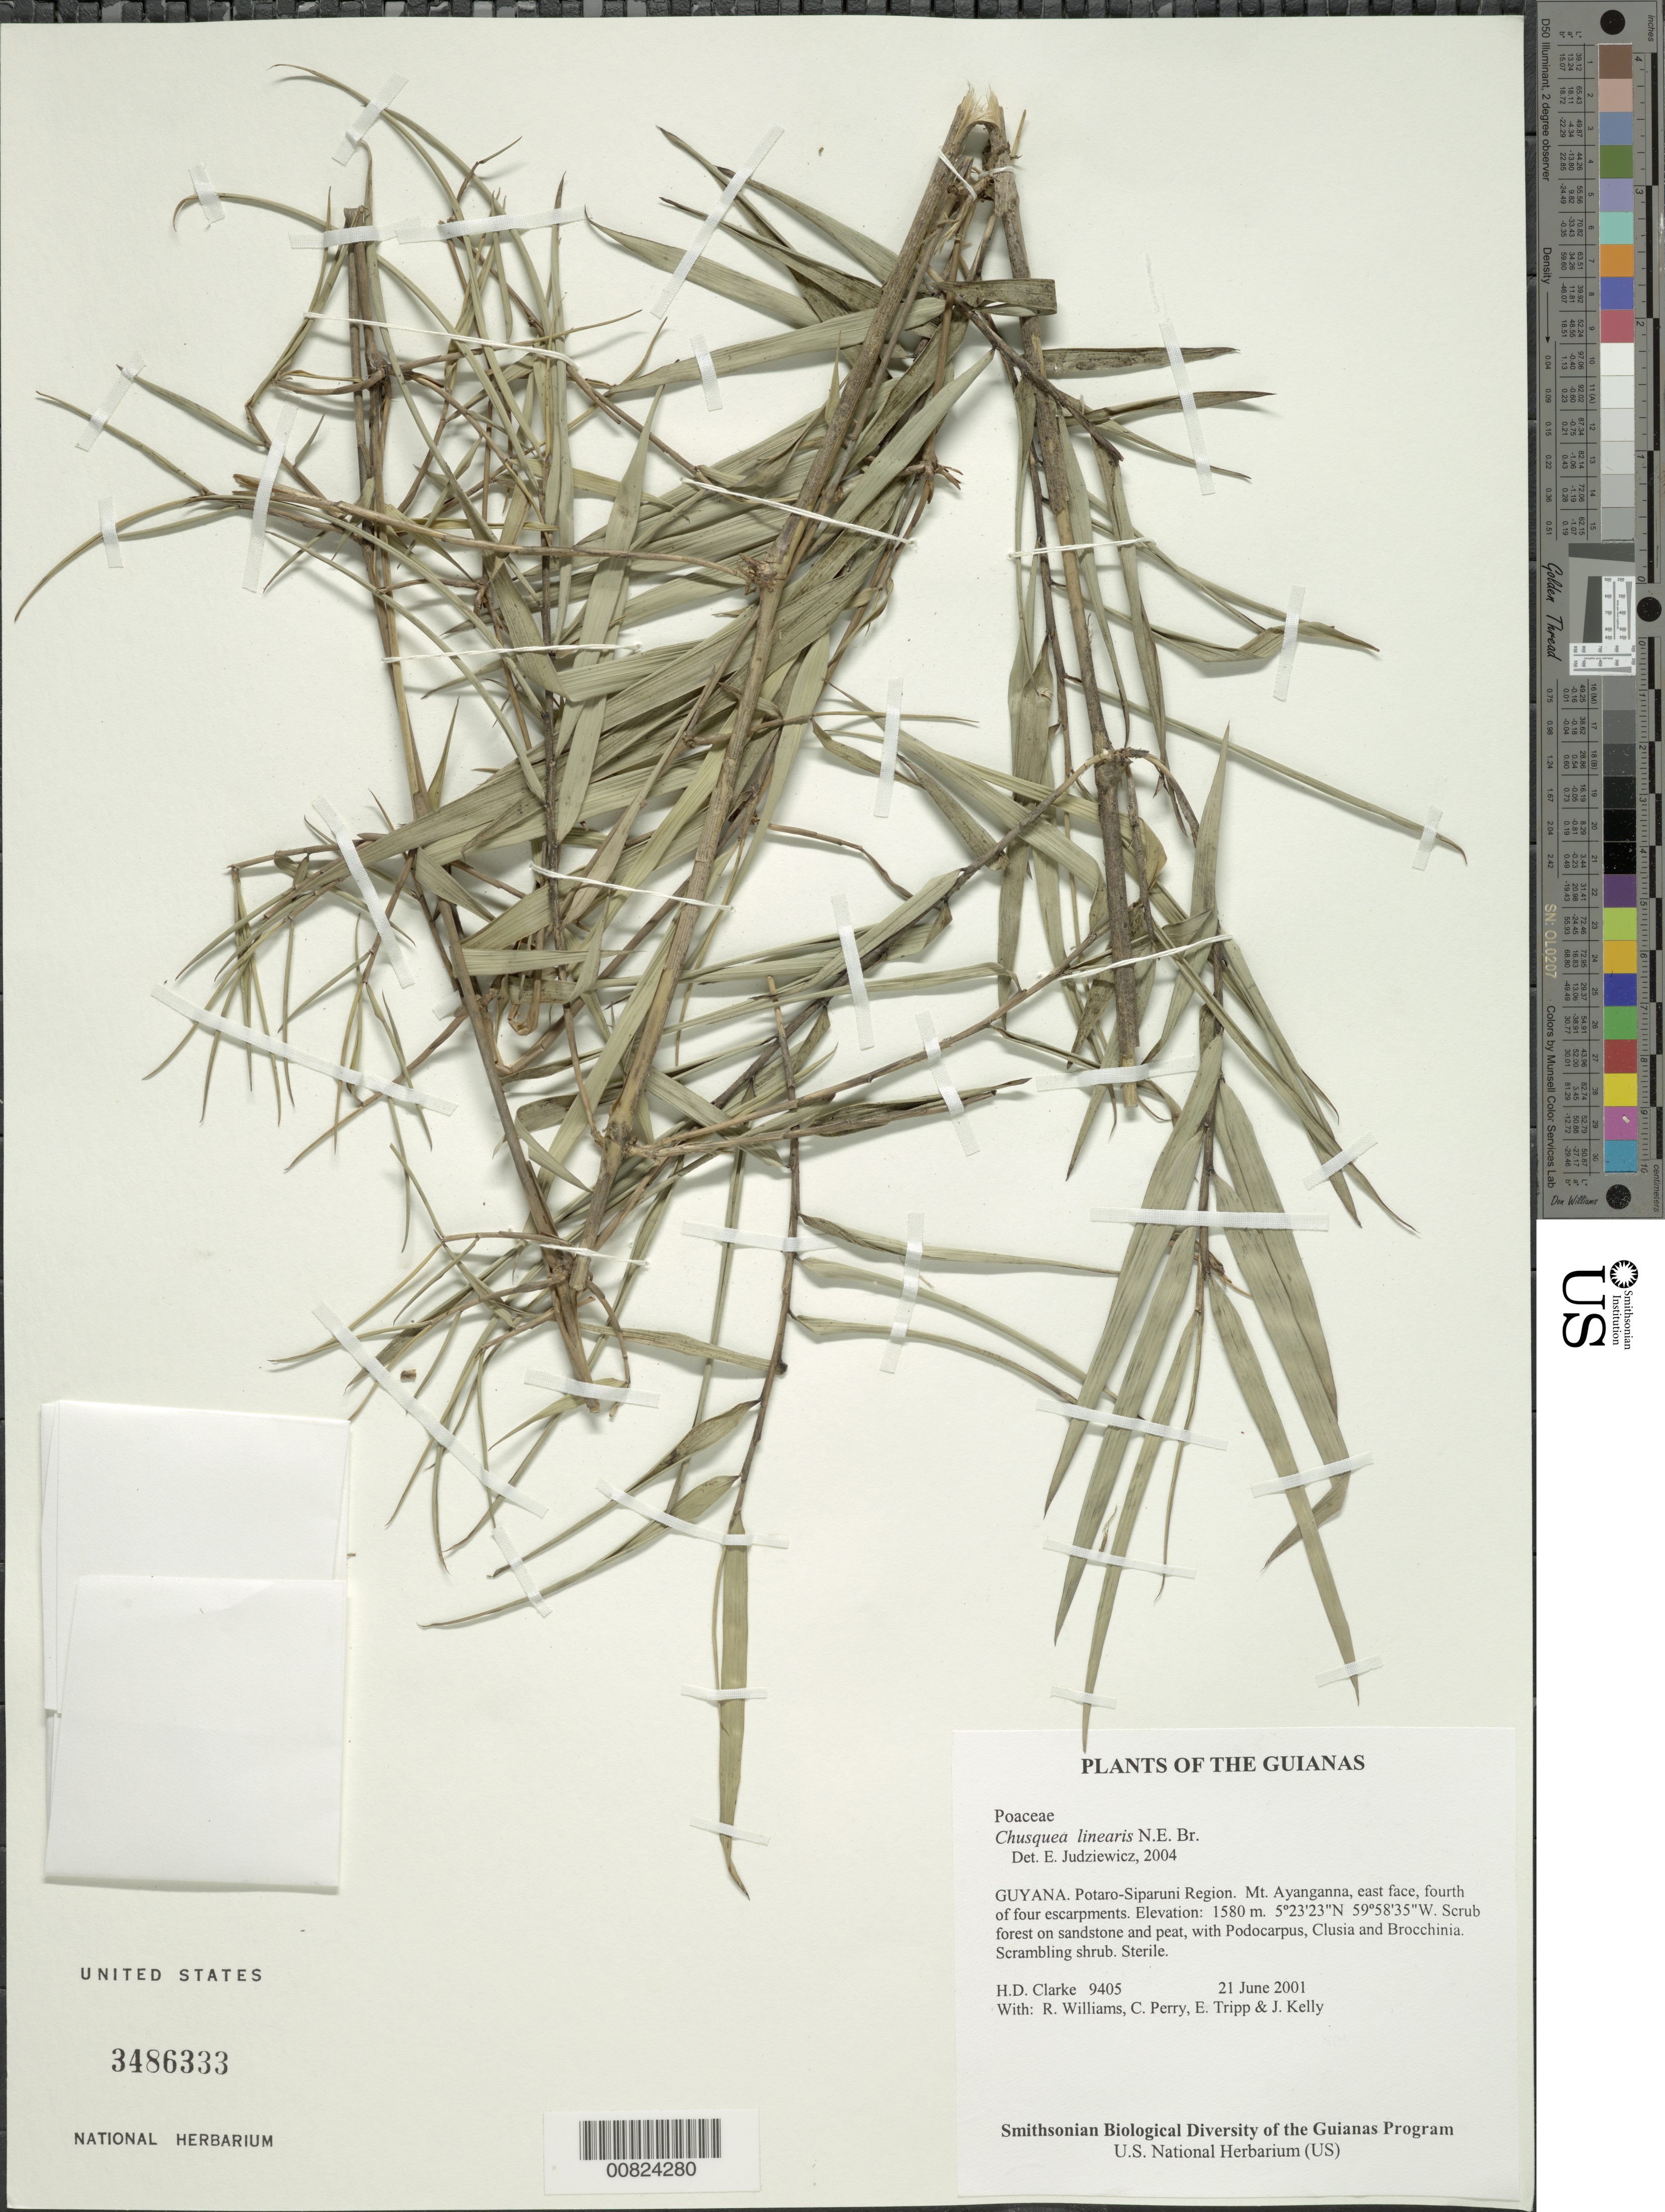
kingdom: Plantae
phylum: Tracheophyta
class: Liliopsida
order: Poales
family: Poaceae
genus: Chusquea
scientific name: Chusquea linearis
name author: N.E. Br.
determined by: Judziewicz, E. J.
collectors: H. D. Clarke, R. Williams, C. Perry, E. Tripp & J. Kelly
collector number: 9405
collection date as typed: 21 June 2001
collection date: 2001-06-21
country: Guyana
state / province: Potaro-Siparuni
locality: Mt. Ayanganna, east face, fourth of four escarpments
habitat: Scrub forest on sandstone and peat, with Podocarpus, Clusia and Brocchinia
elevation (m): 1580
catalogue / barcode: US 3486333